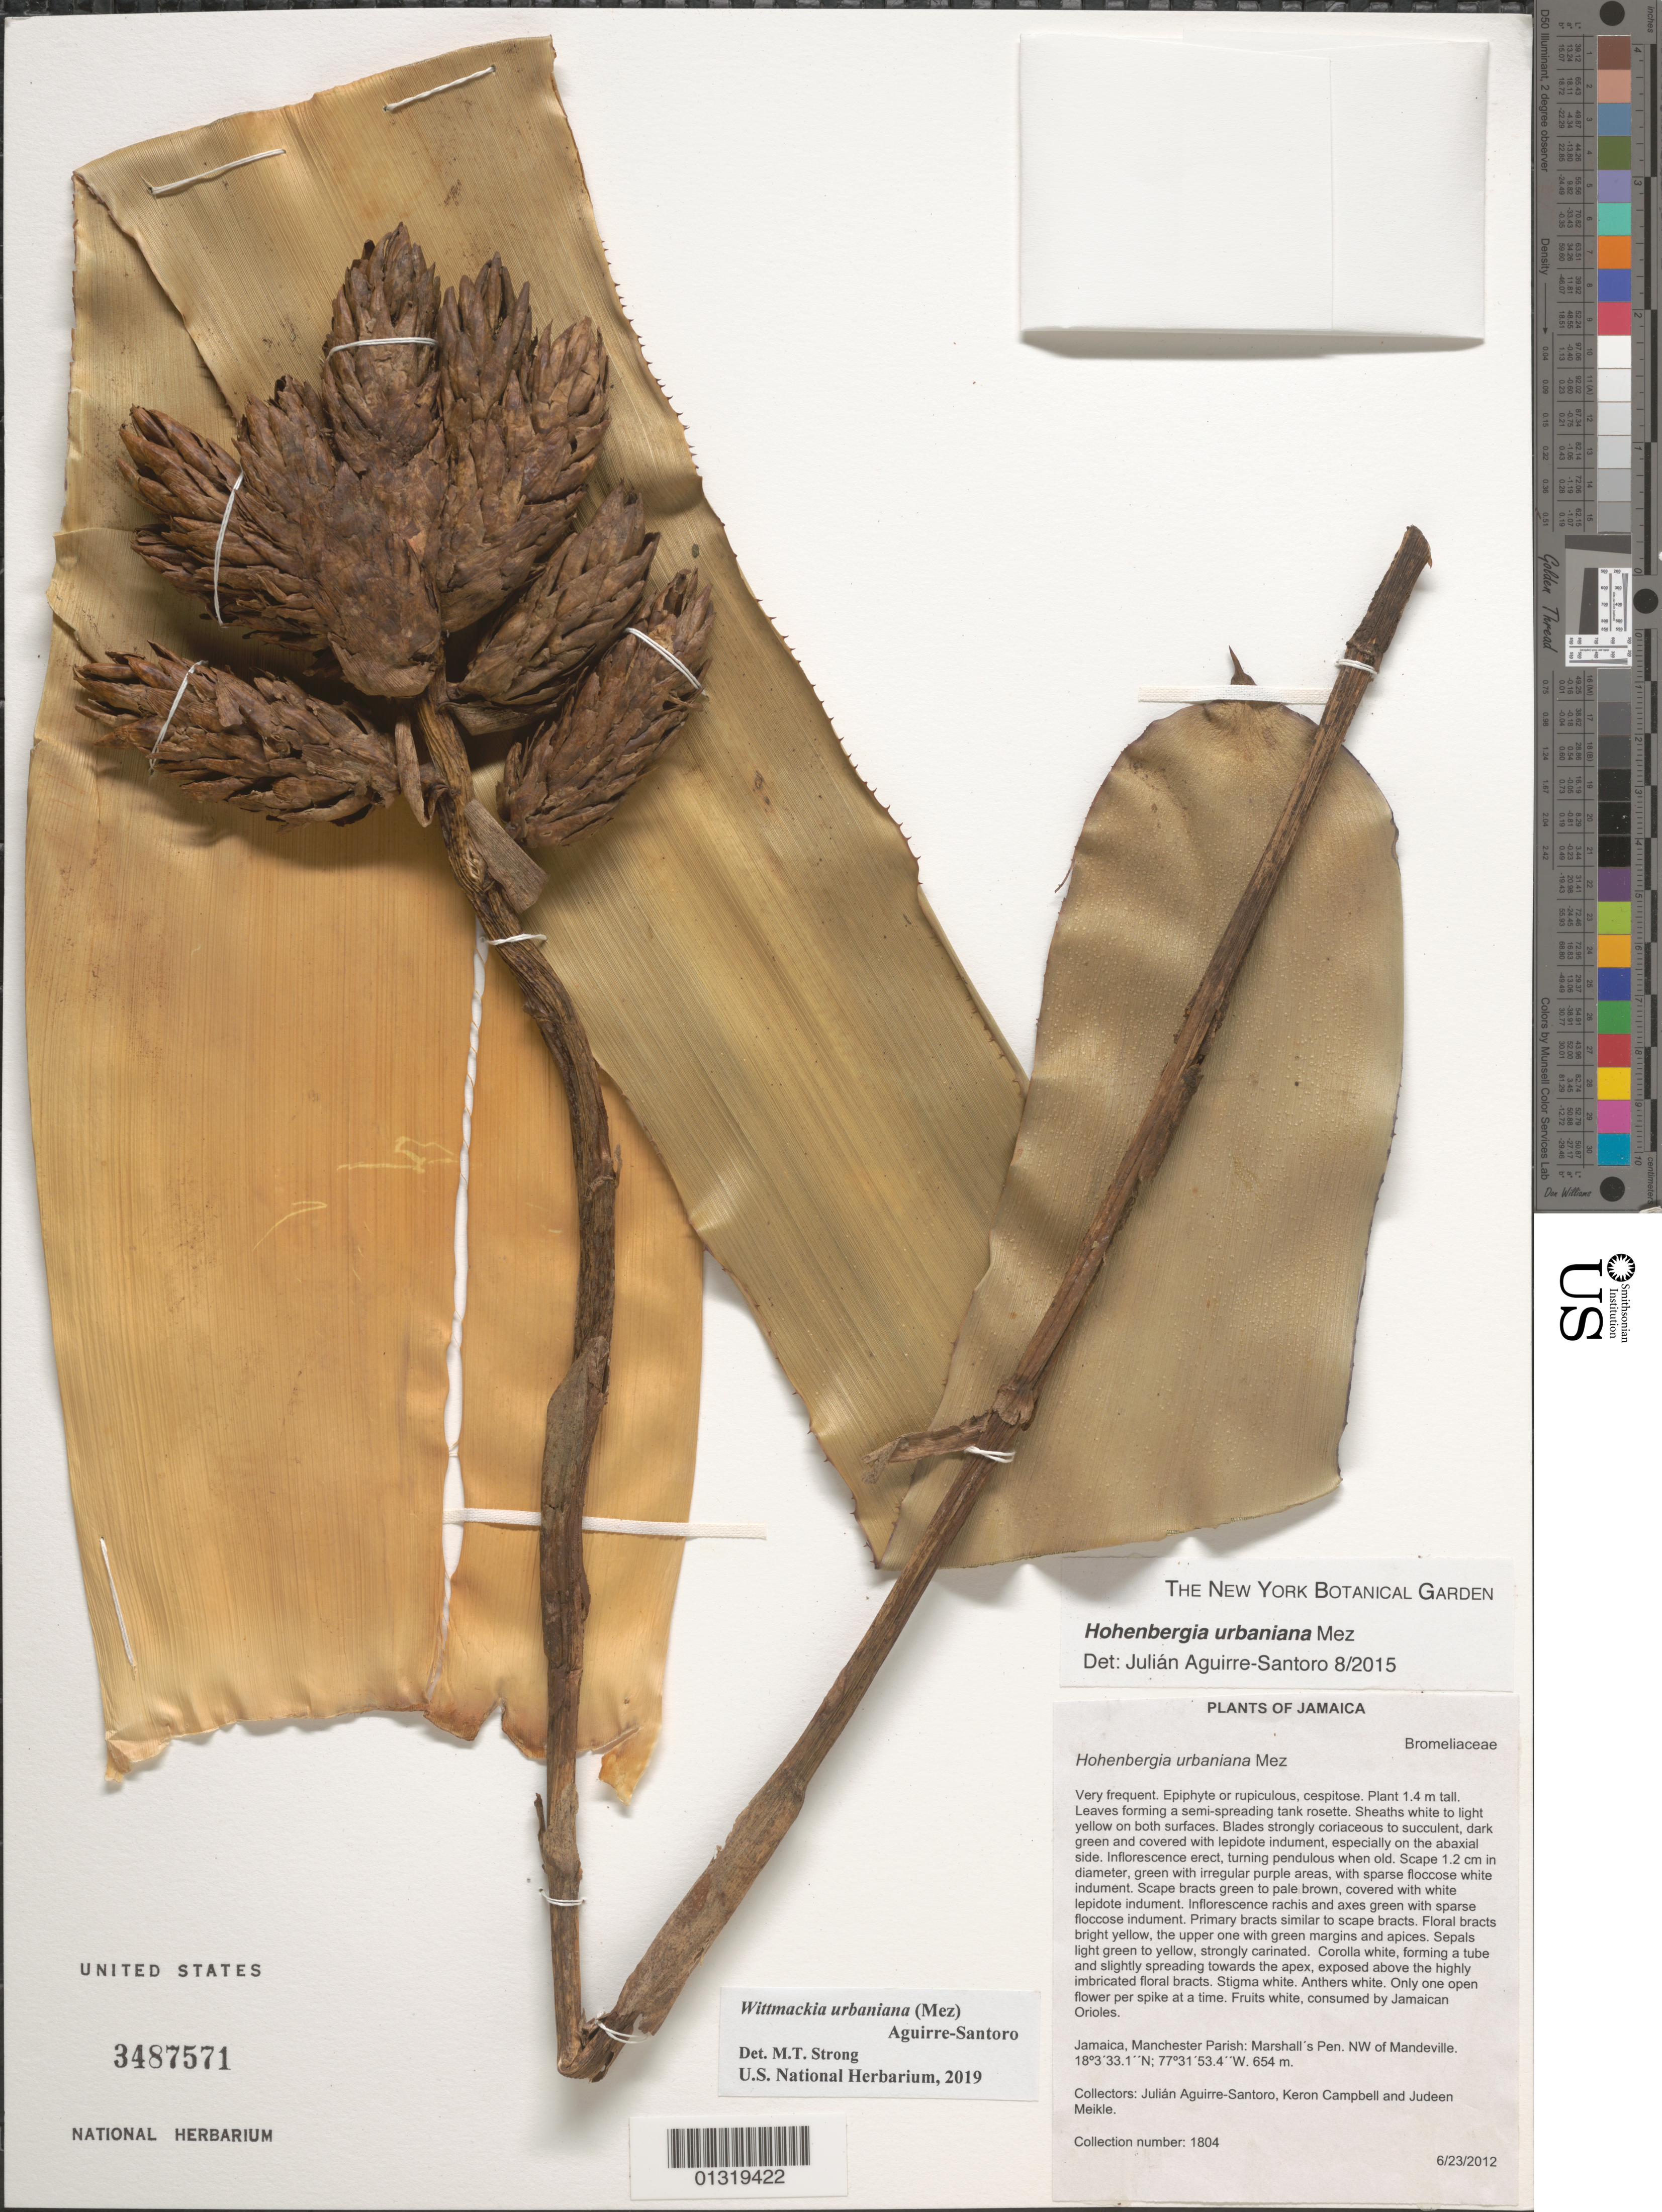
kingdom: Plantae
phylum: Tracheophyta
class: Liliopsida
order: Poales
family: Bromeliaceae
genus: Wittmackia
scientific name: Wittmackia urbaniana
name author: (Mez) Aguirre-Santoro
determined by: Strong, Mark T., (BOT), Smithsonian Institution - National Museum of Natural History (UNITED STATES)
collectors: J. Aguirre-Santoro, K. Campbell & J. Meikle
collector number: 1804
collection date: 2012-06-23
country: Jamaica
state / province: Manchester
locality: Marshall's Pen. NW of Mandeville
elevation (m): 654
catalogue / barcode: US 3487571